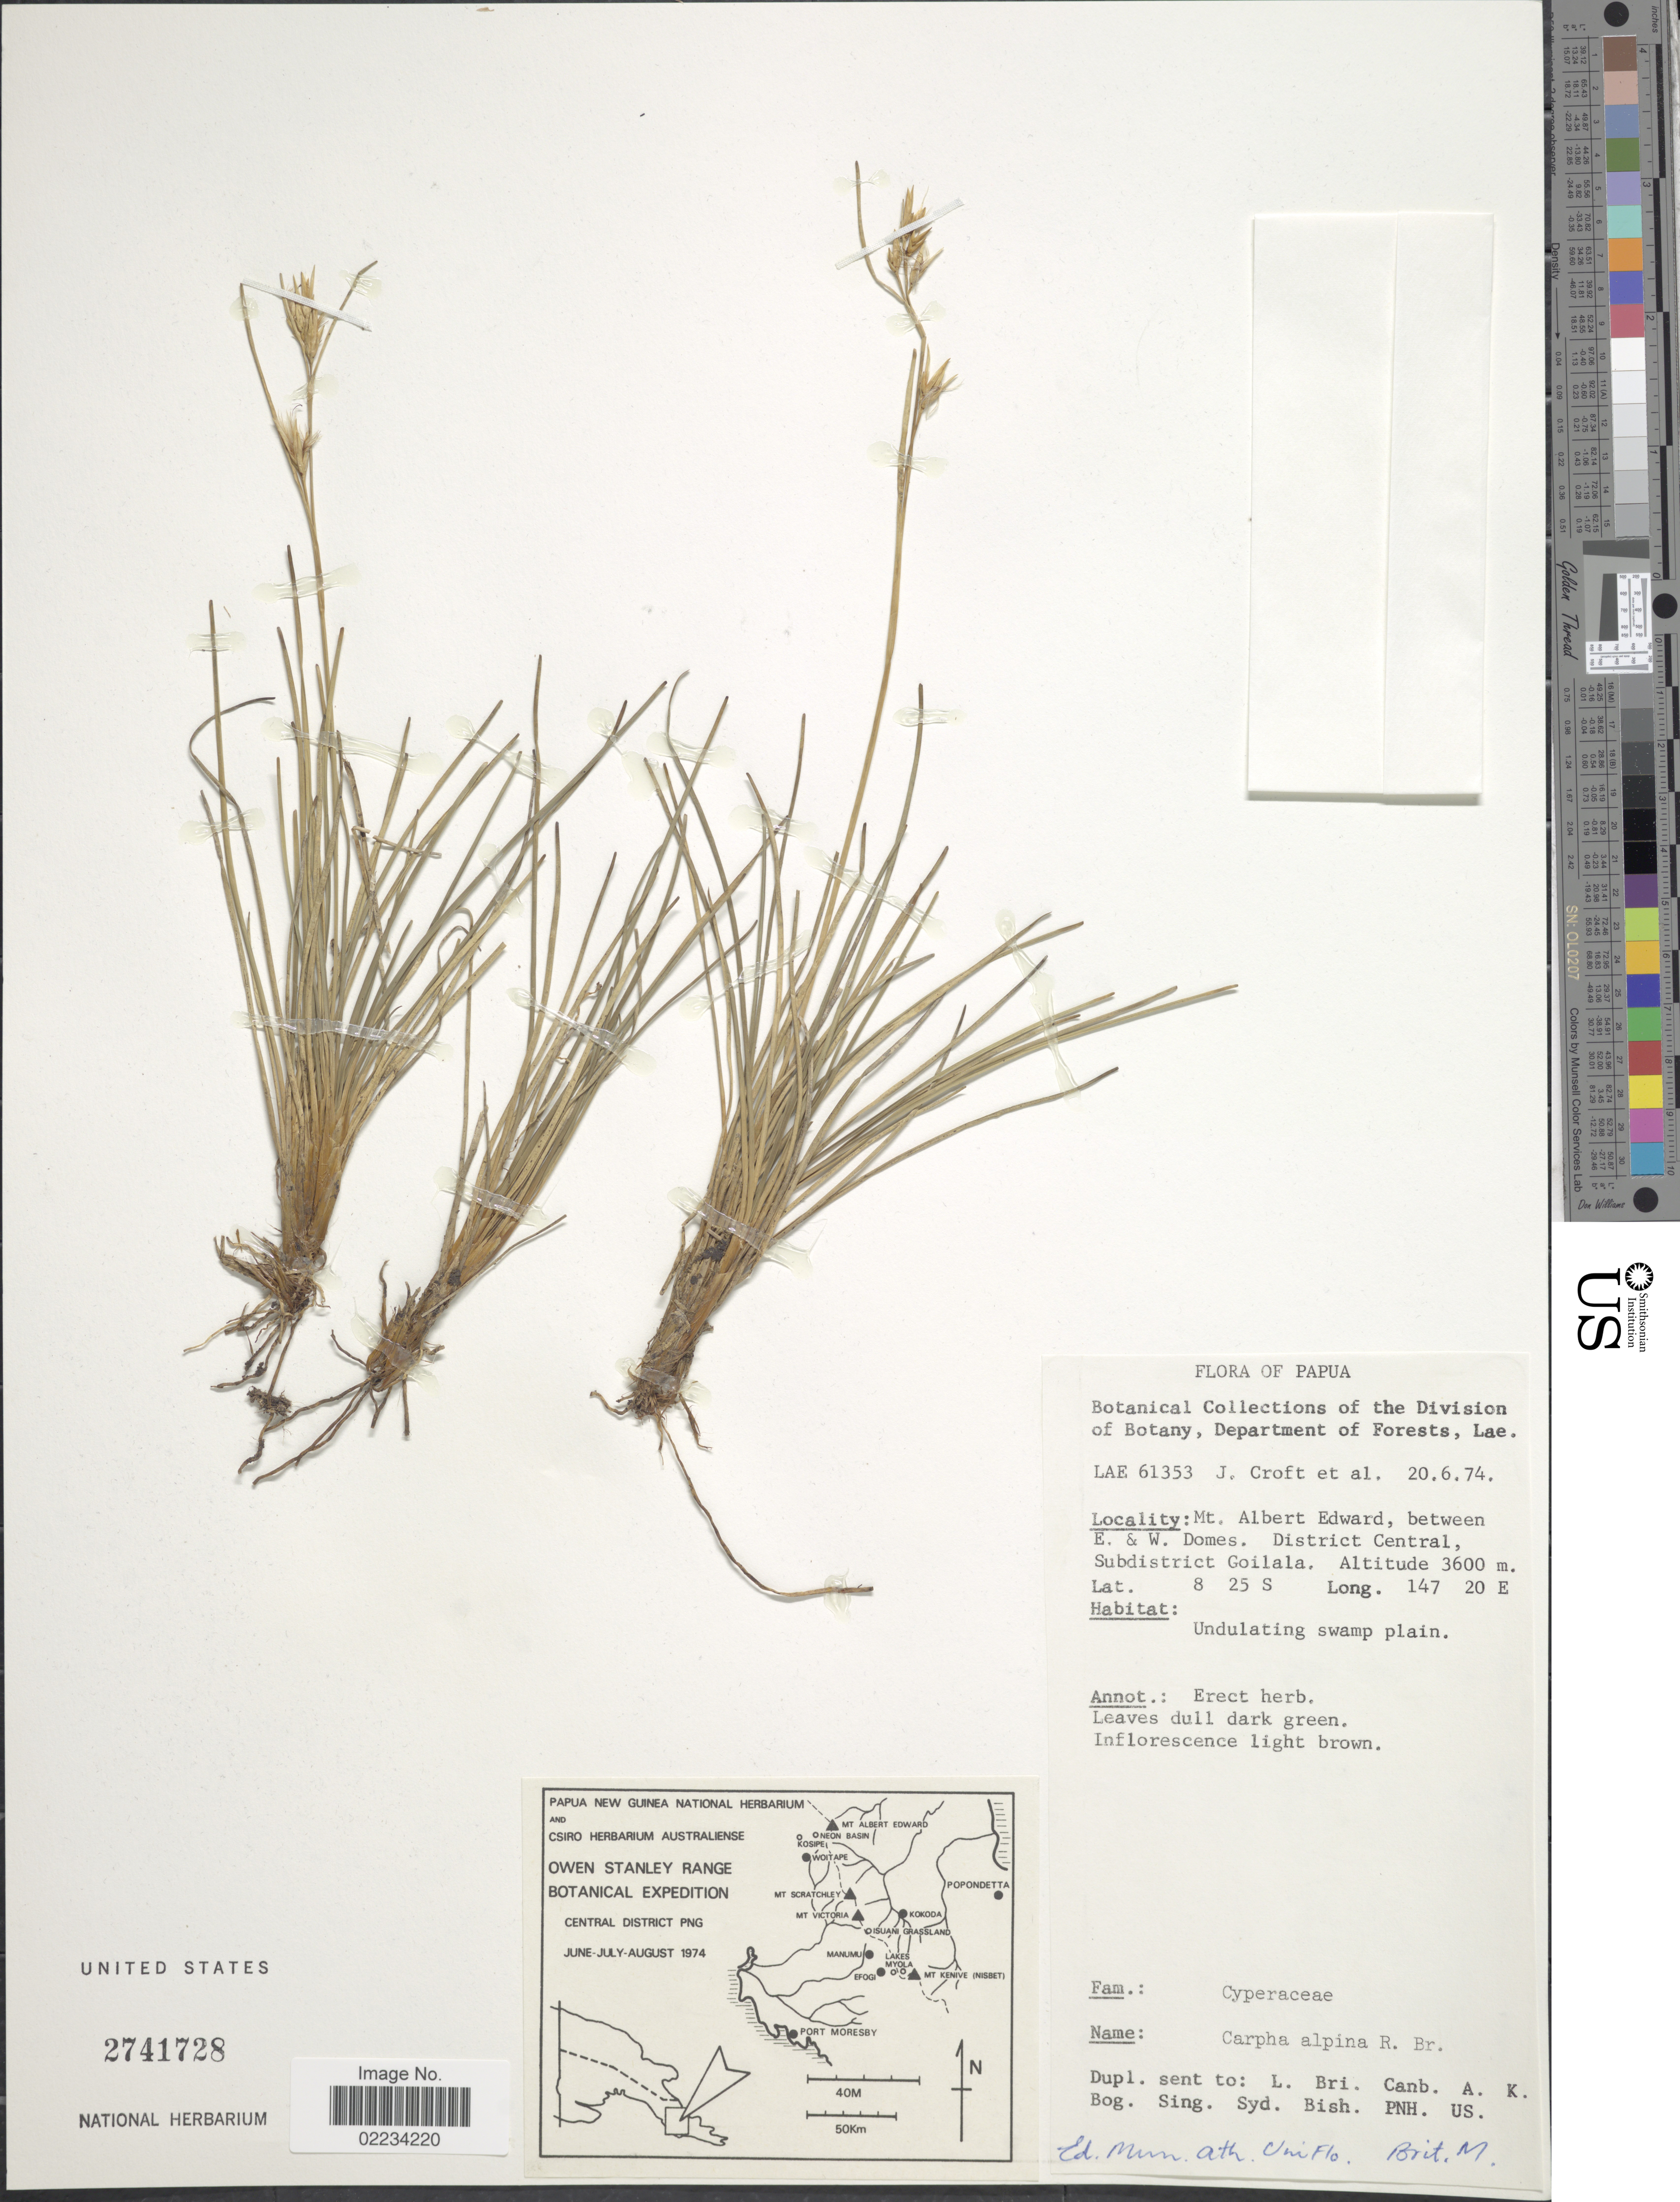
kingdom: Plantae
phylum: Tracheophyta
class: Liliopsida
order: Poales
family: Cyperaceae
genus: Carpha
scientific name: Carpha alpina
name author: R. Br.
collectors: J. Croft & et al.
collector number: LAE 61353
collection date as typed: Transcribed d/m/y: 20/6/74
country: Papua New Guinea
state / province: Central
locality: Mt Albert Edward, between E. W. Domes. District Central, Subdistrict Goilala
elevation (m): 3600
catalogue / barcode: US 2741728